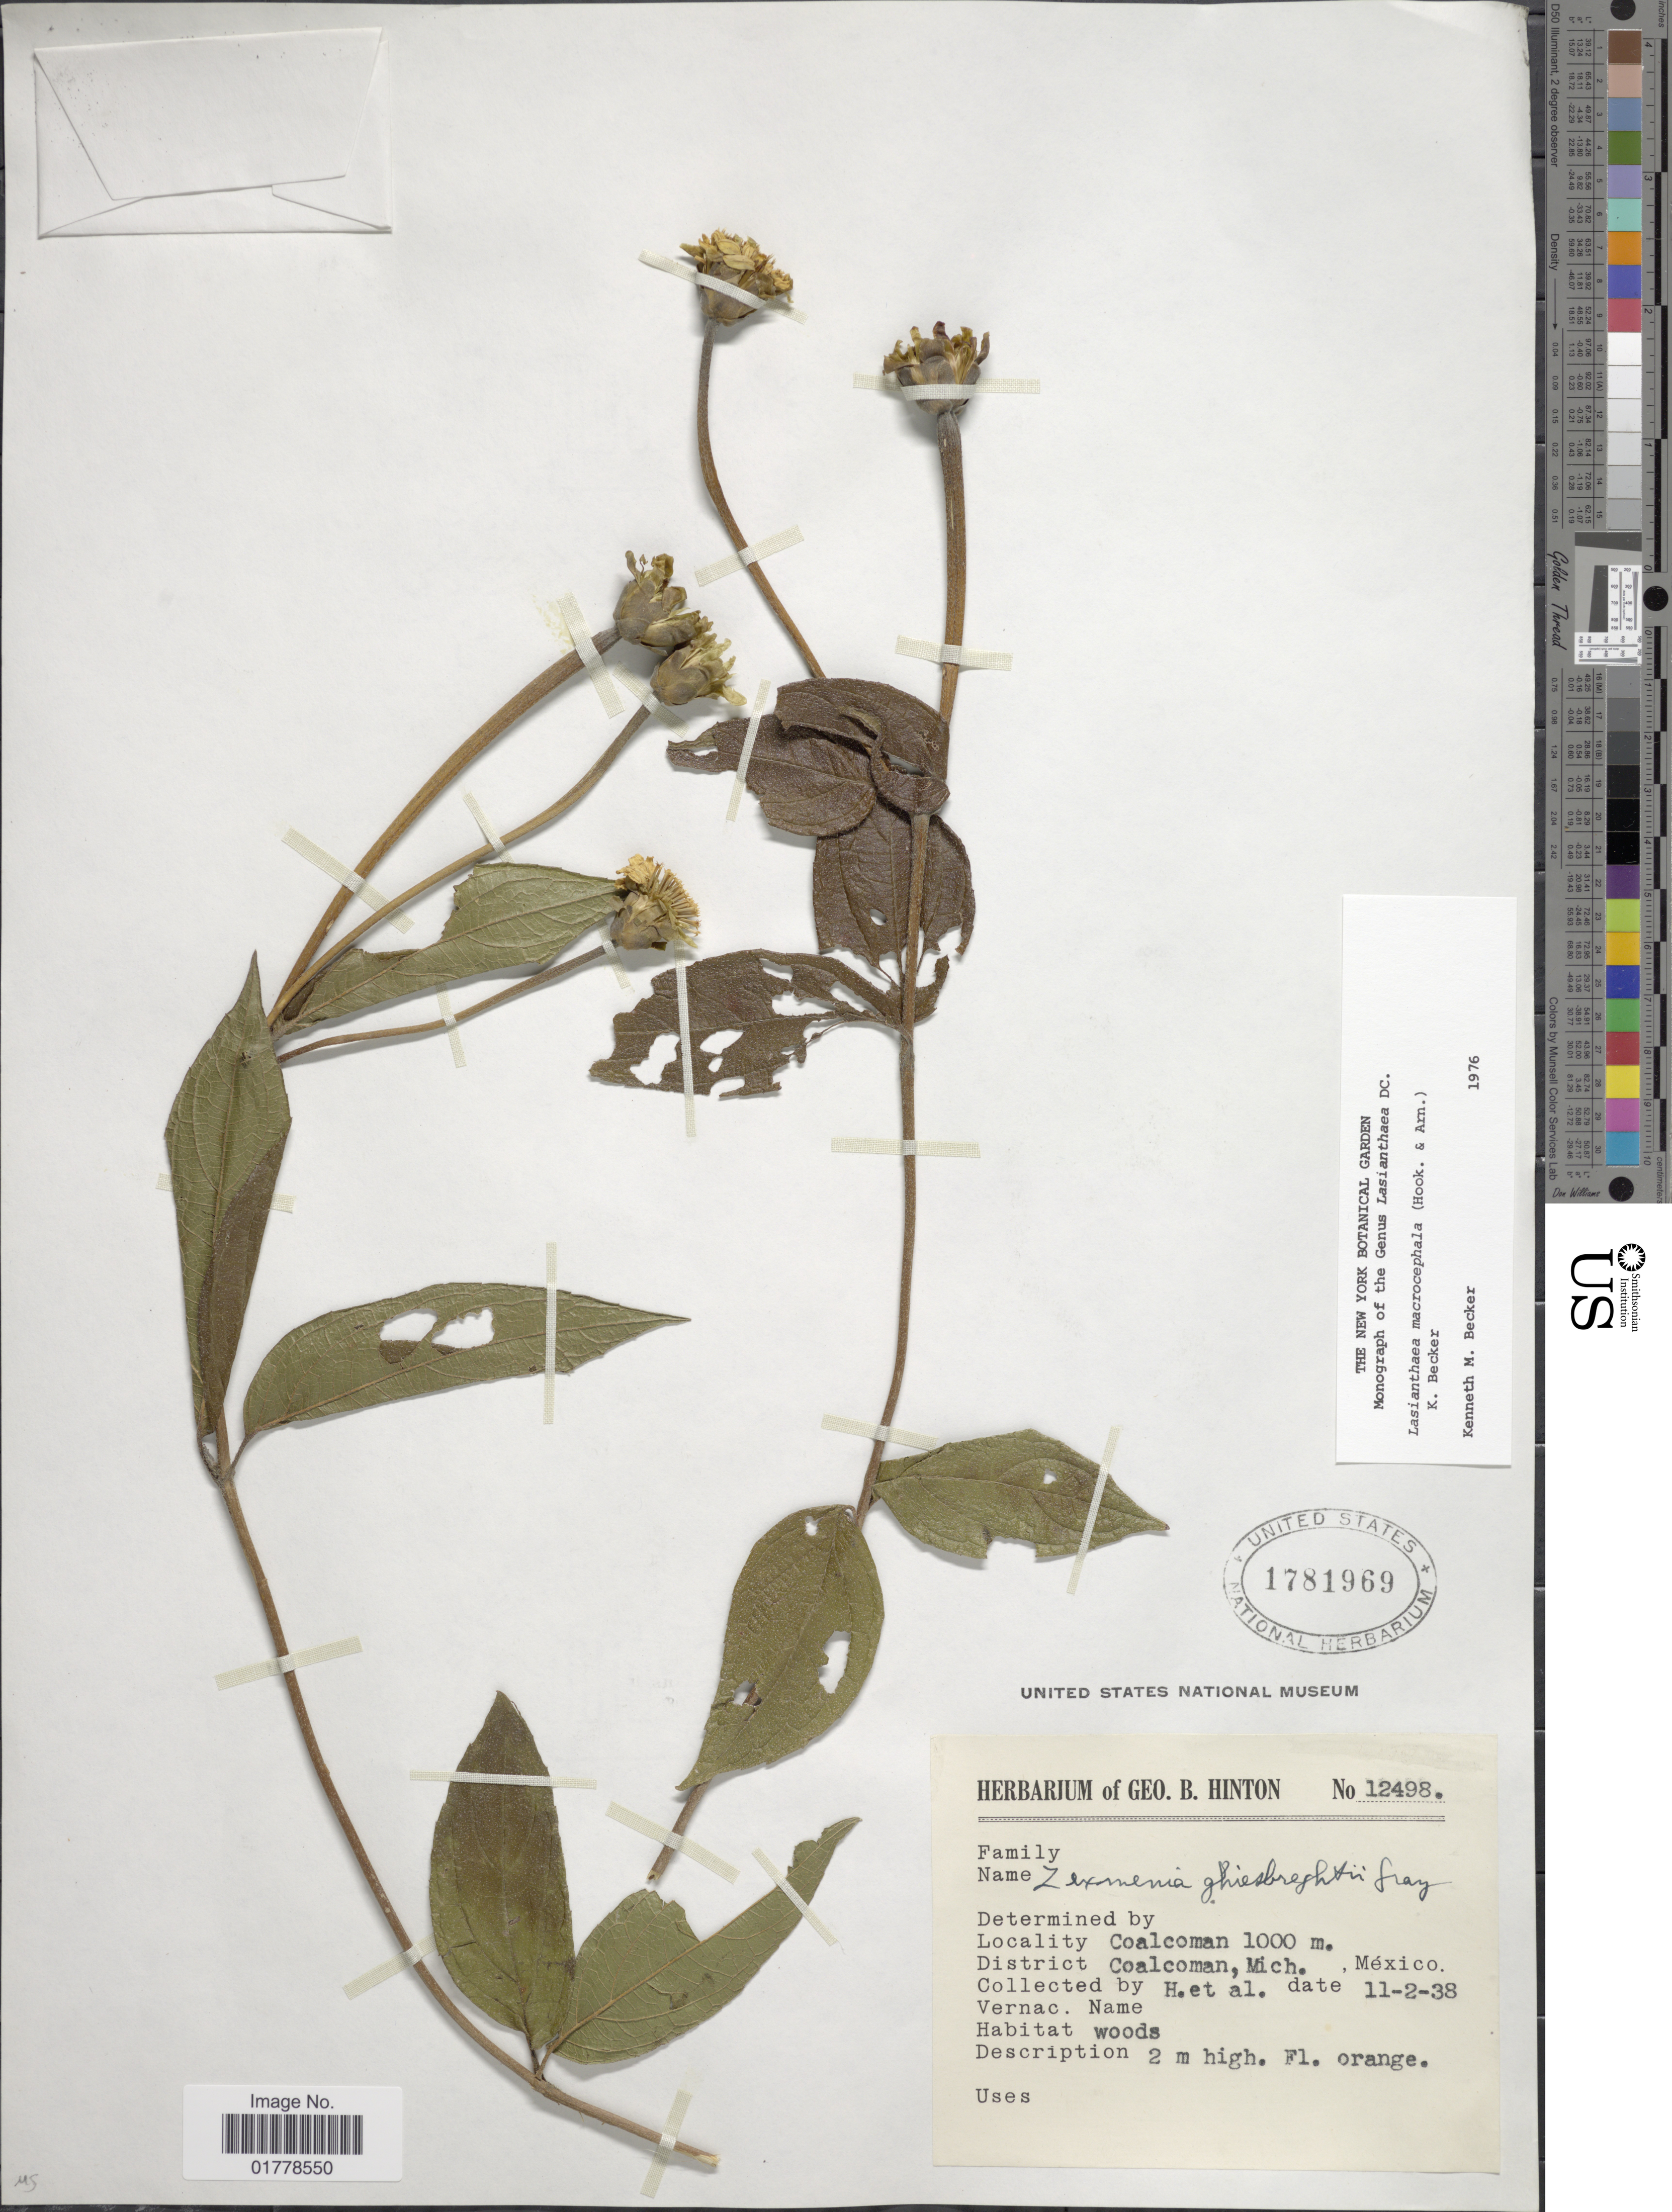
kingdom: Plantae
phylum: Tracheophyta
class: Magnoliopsida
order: Asterales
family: Asteraceae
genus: Lasianthaea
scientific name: Lasianthaea macrocephala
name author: (Hook. & Arn.) K.M. Becker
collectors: G. B. Hinton & et al.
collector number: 12498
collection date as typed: Transcribed d/m/y: 2/11/38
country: Mexico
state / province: Michoacán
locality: Coalcoman. District Coalcoman, Mich., México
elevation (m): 1000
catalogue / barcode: US 1781969